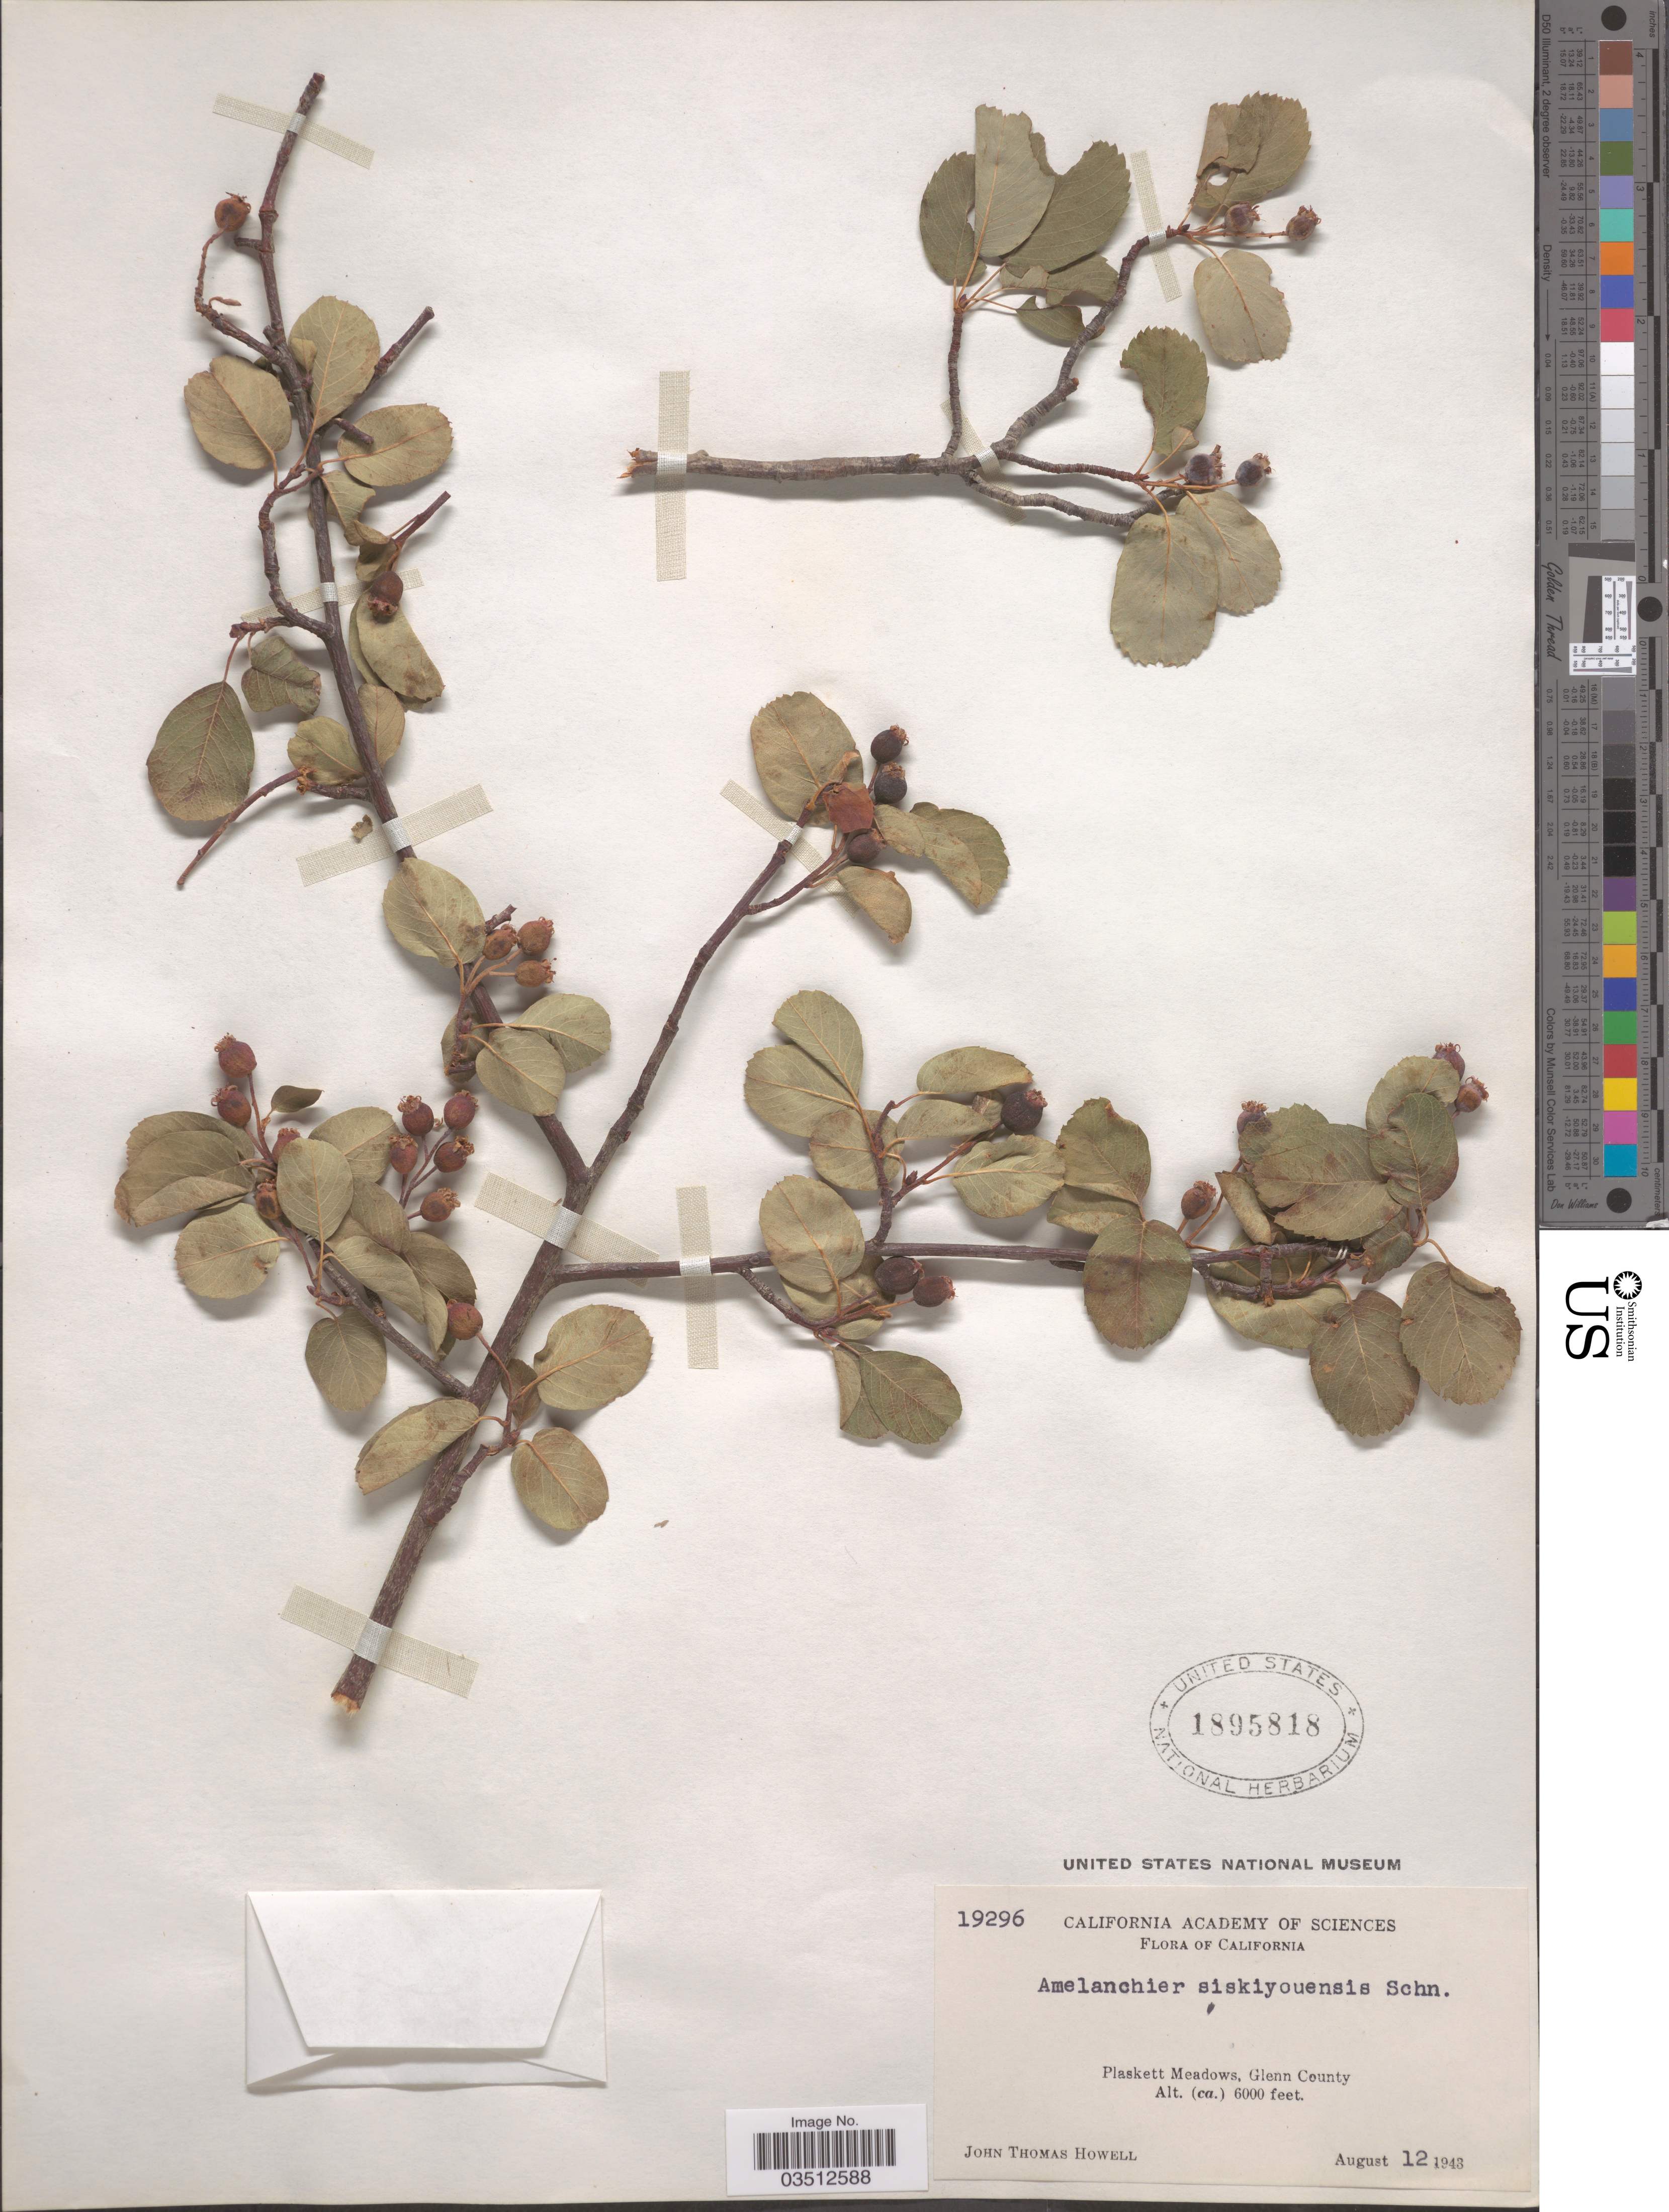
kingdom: Plantae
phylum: Tracheophyta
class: Magnoliopsida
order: Rosales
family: Rosaceae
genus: Amelanchier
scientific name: Amelanchier siskiyouensis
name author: C.K. Schneid.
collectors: J. T. Howell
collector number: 19296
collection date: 1943-08-12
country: United States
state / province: California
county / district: Glenn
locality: Plaskett Meadows, Glenn County.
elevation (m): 1829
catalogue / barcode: US 1895818